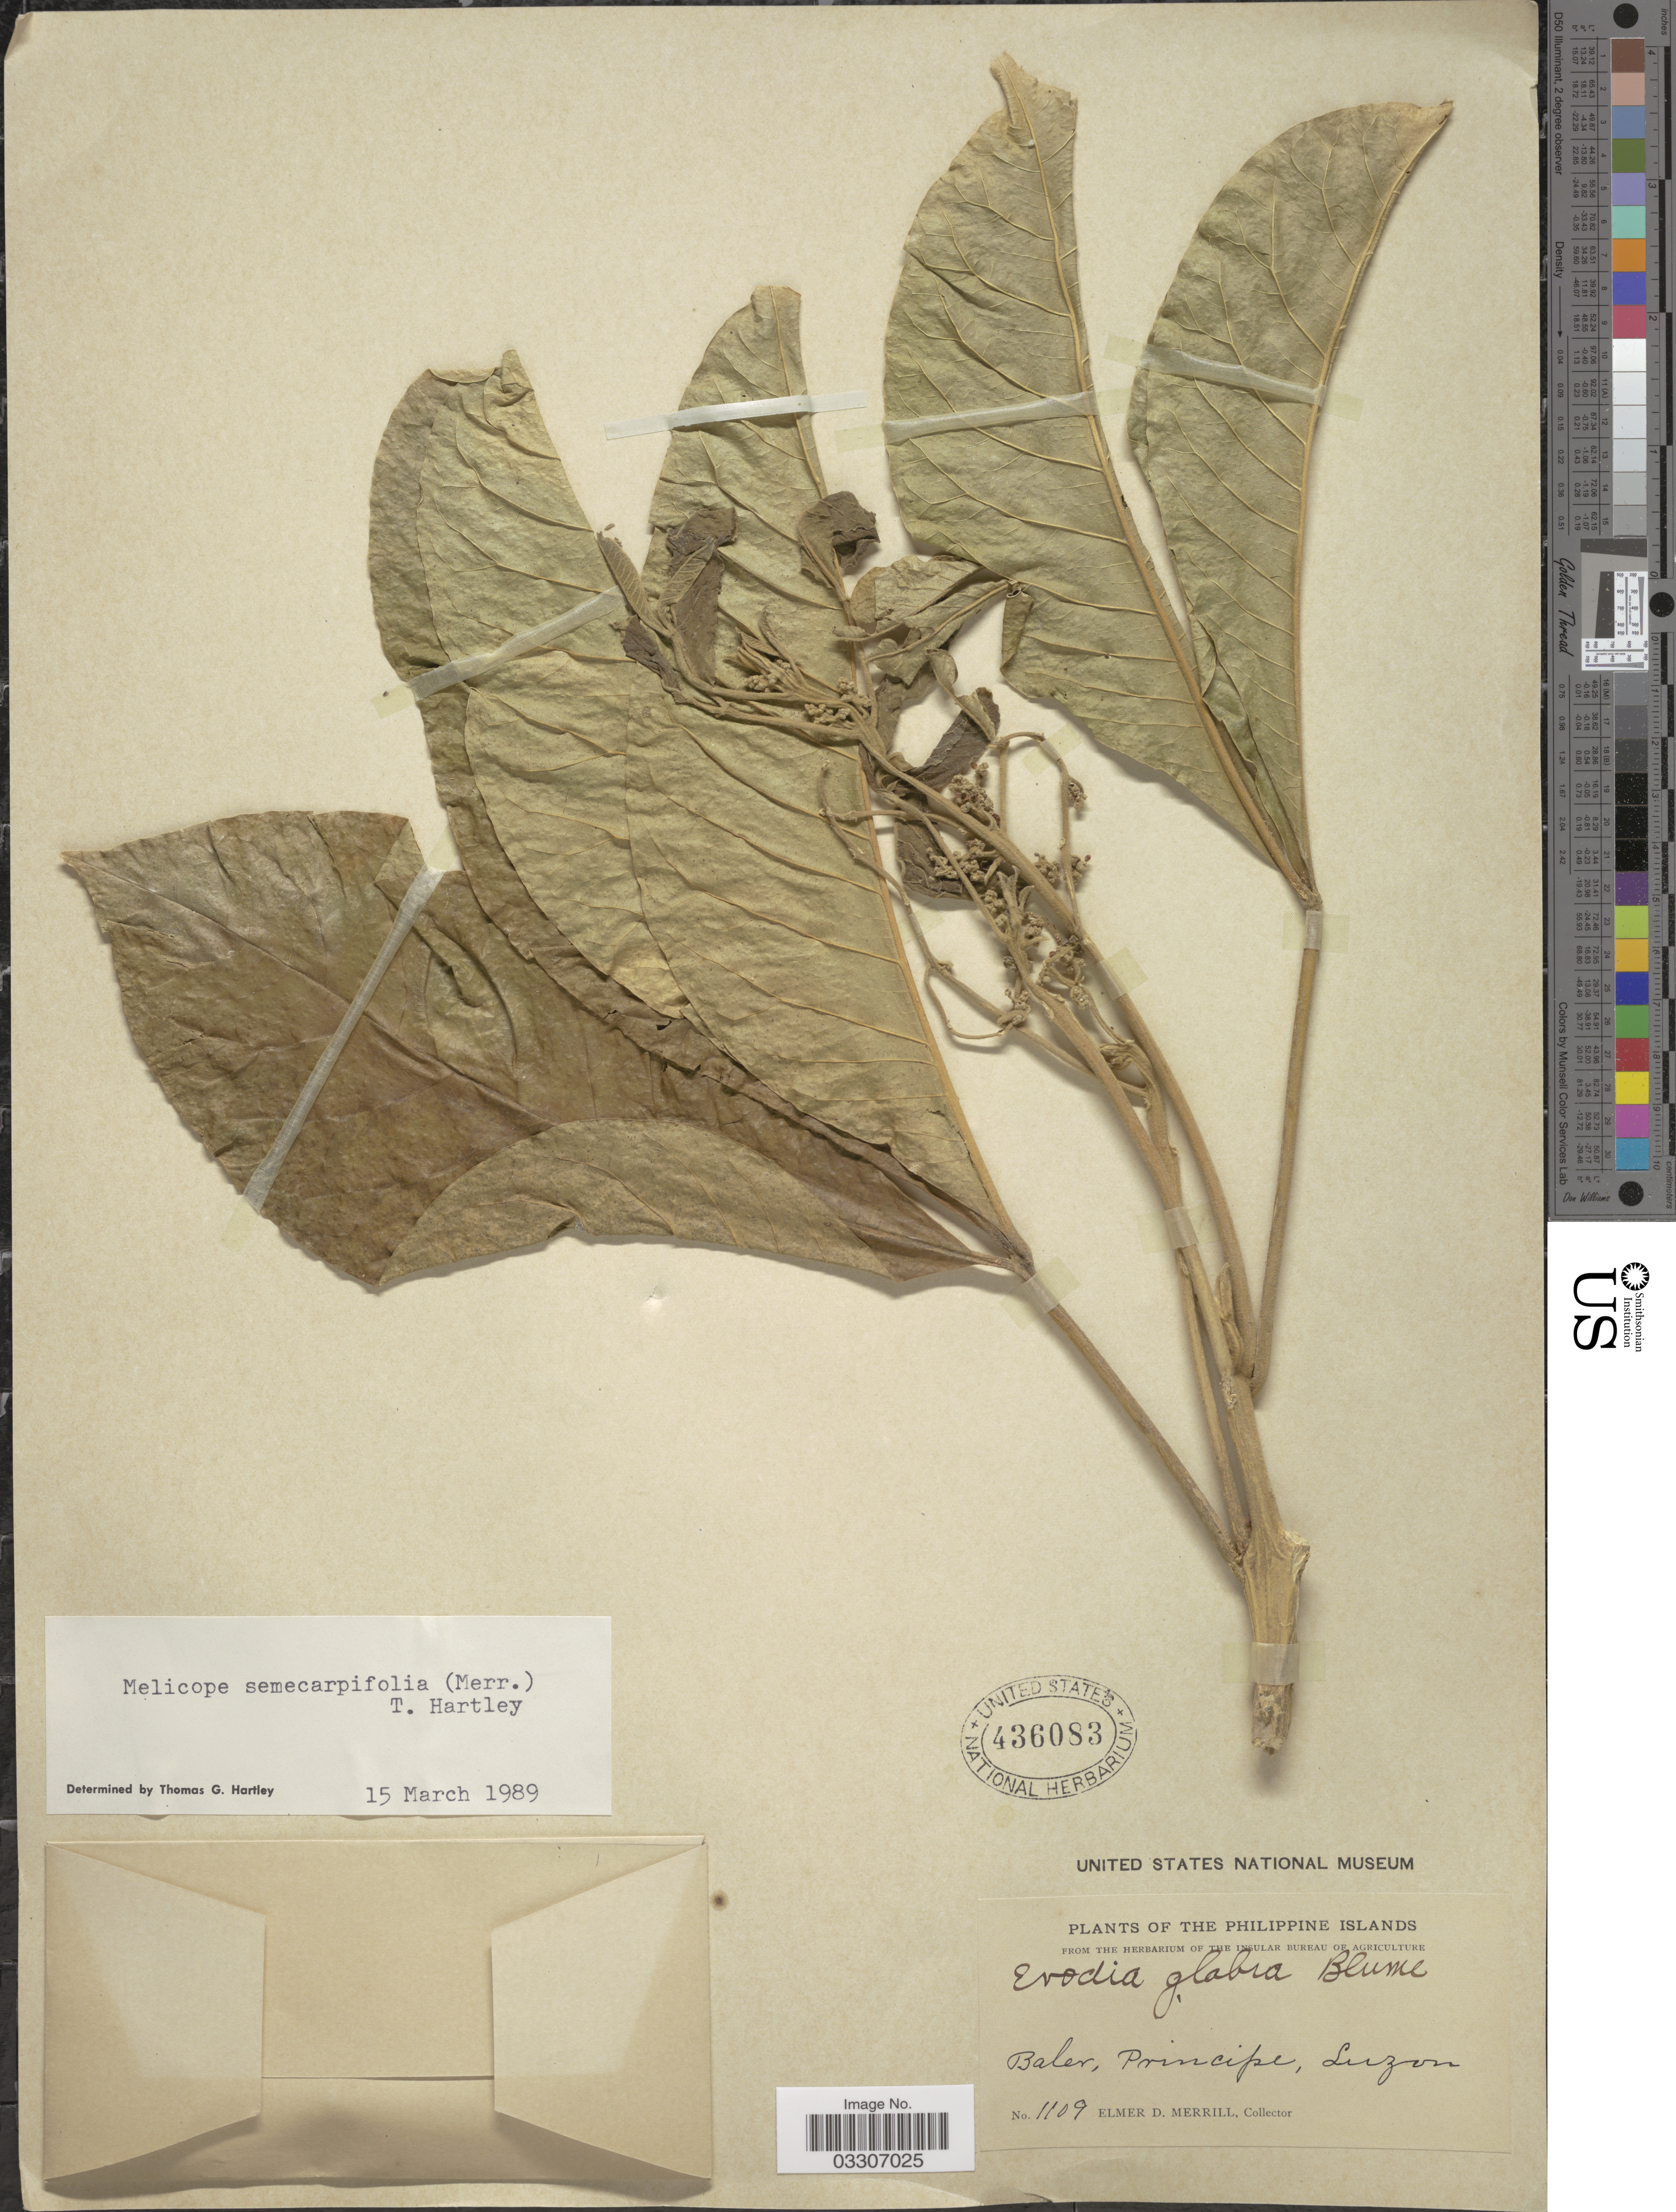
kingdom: Plantae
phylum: Tracheophyta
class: Magnoliopsida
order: Sapindales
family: Rutaceae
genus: Melicope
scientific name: Melicope semecarpifolia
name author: (Merr.) T.G. Hartley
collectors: E. D. Merrill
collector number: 1109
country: Philippines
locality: Baler, Principe, Luzon.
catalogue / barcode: US 436083